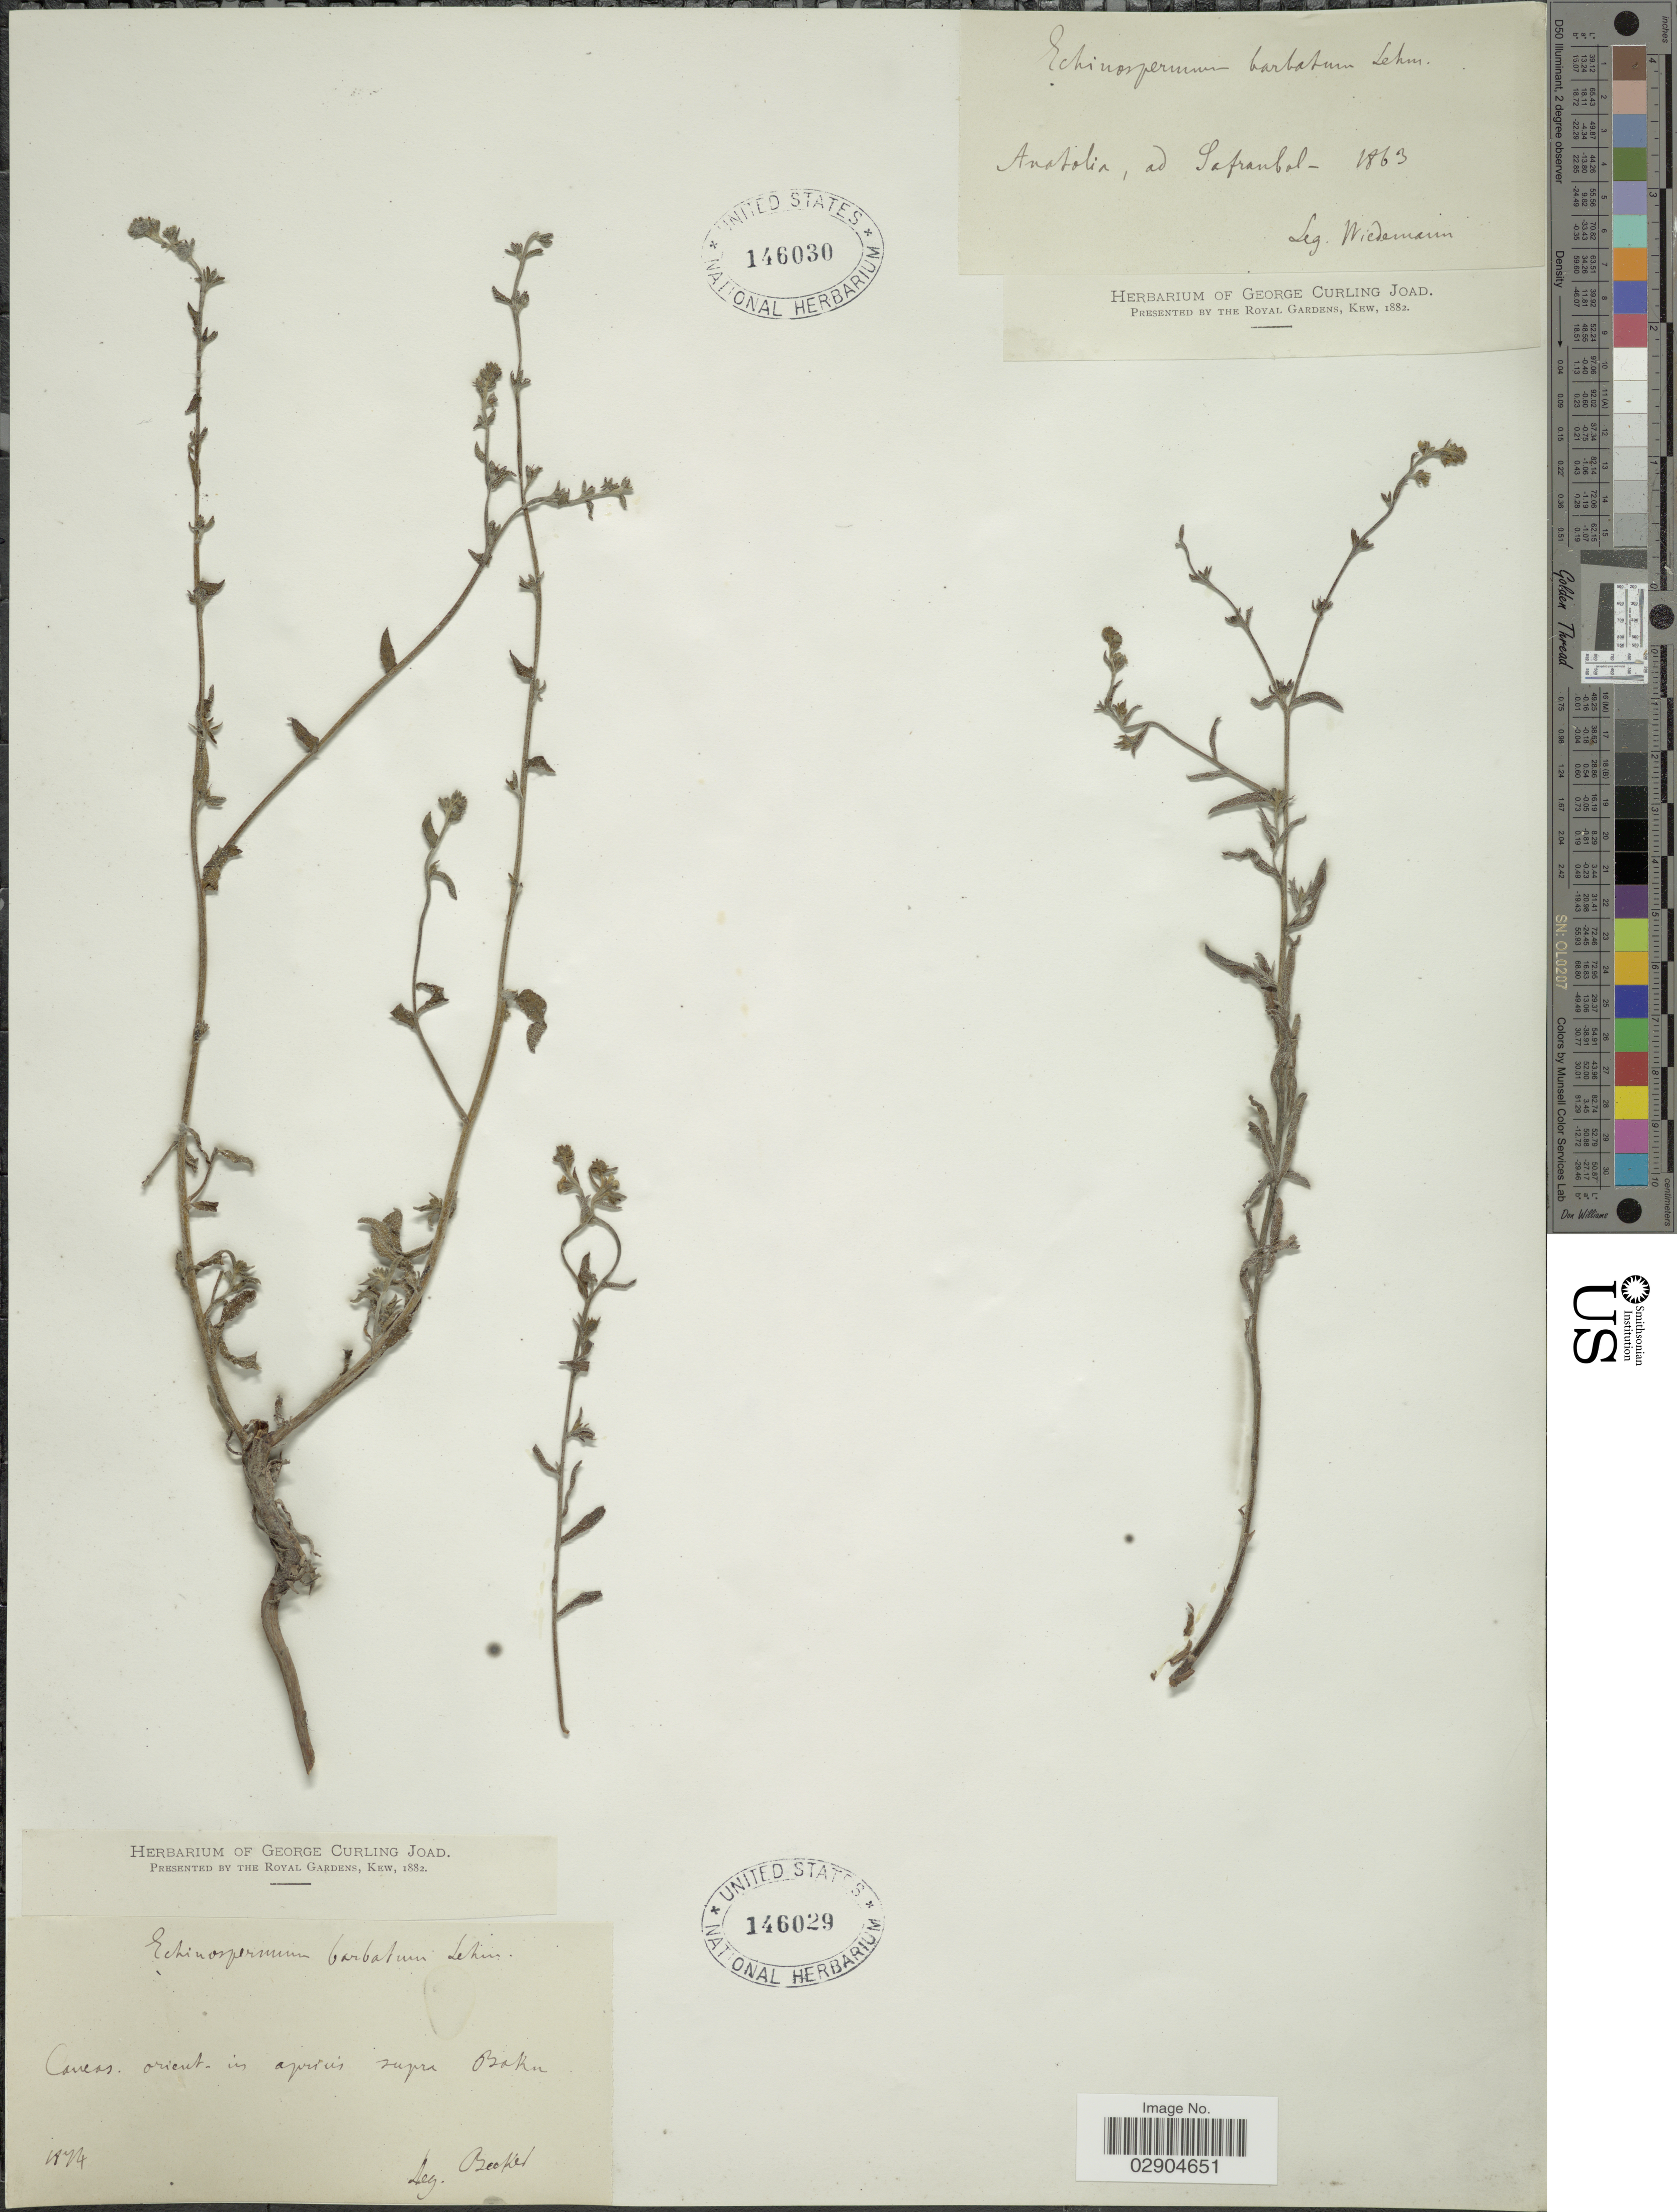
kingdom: Plantae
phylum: Tracheophyta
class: Magnoliopsida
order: Boraginales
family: Boraginaceae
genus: Lappula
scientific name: Lappula barbata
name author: (M. Bieb.) Gürke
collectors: -. Becker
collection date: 1874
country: Azerbaijan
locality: Caucas orient. in aprisis supra Baku.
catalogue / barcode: US 146029